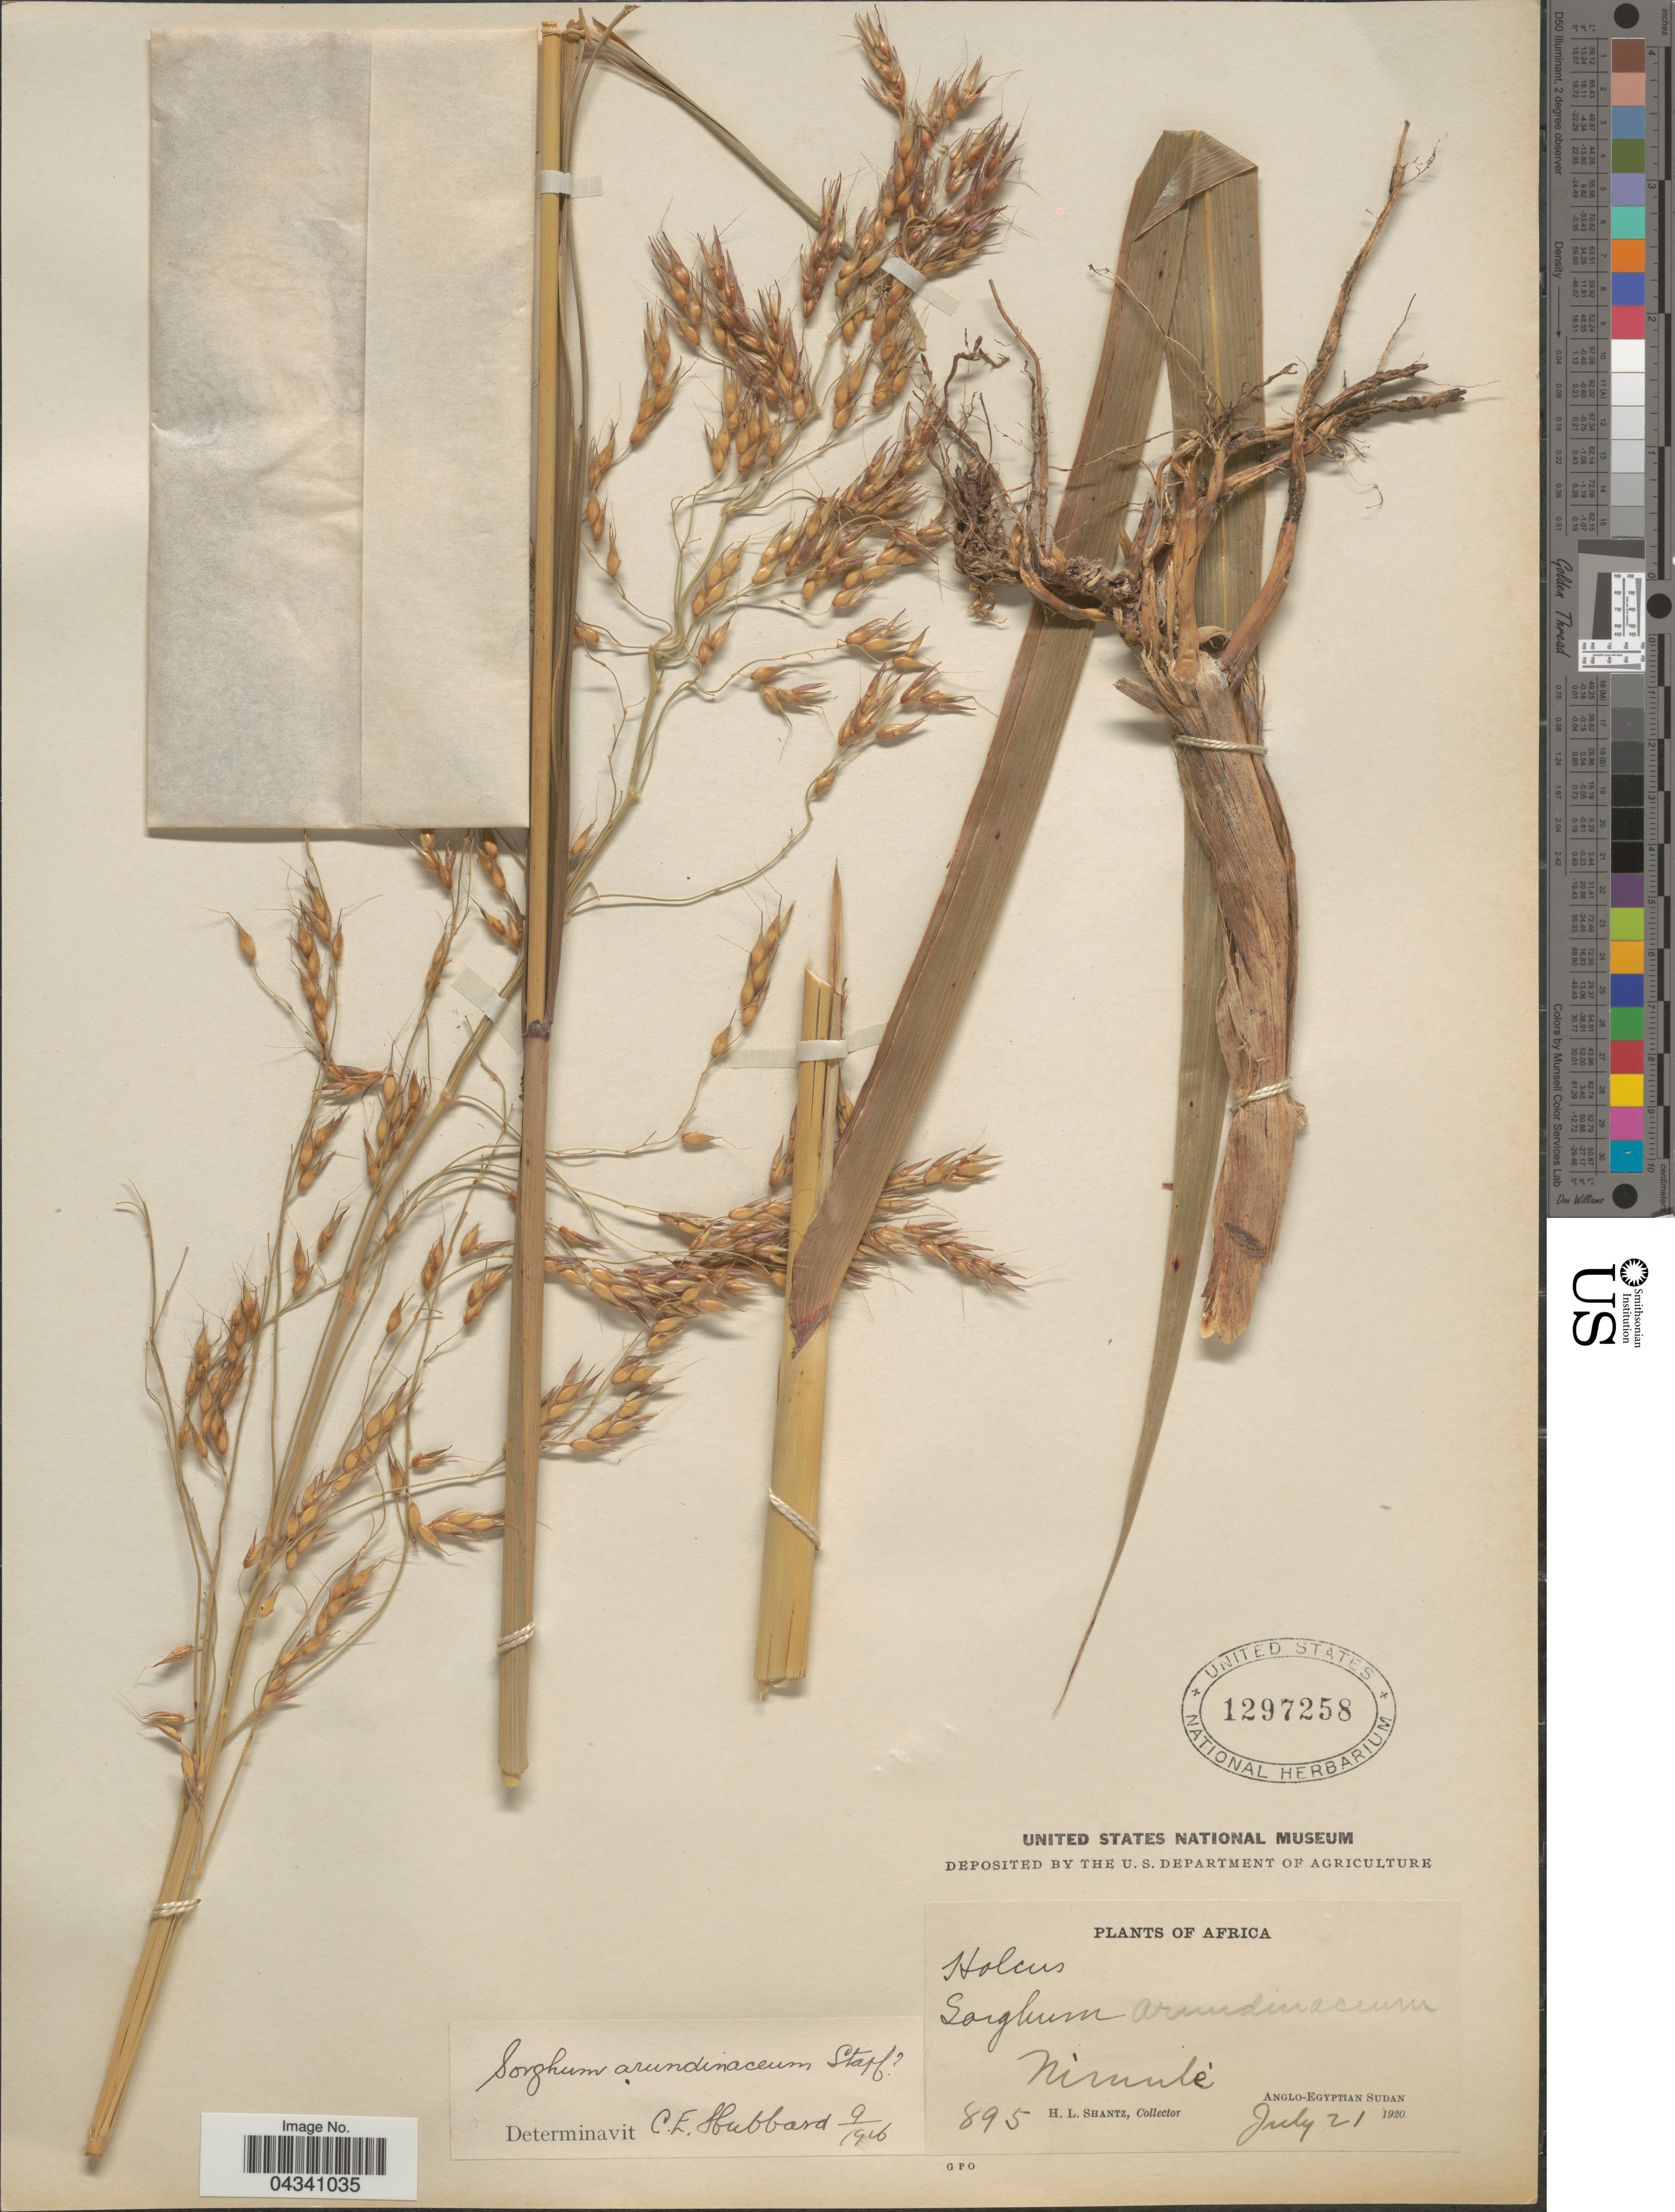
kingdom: Plantae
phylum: Tracheophyta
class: Liliopsida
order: Poales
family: Poaceae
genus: Sorghum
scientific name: Sorghum arundinaceum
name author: (Desv.) Stapf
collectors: H. Shantz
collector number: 895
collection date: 1920-07-21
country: South Sudan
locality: Nimulé Anglo-Egyptian Sudan. Africa.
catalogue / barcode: US 1297258